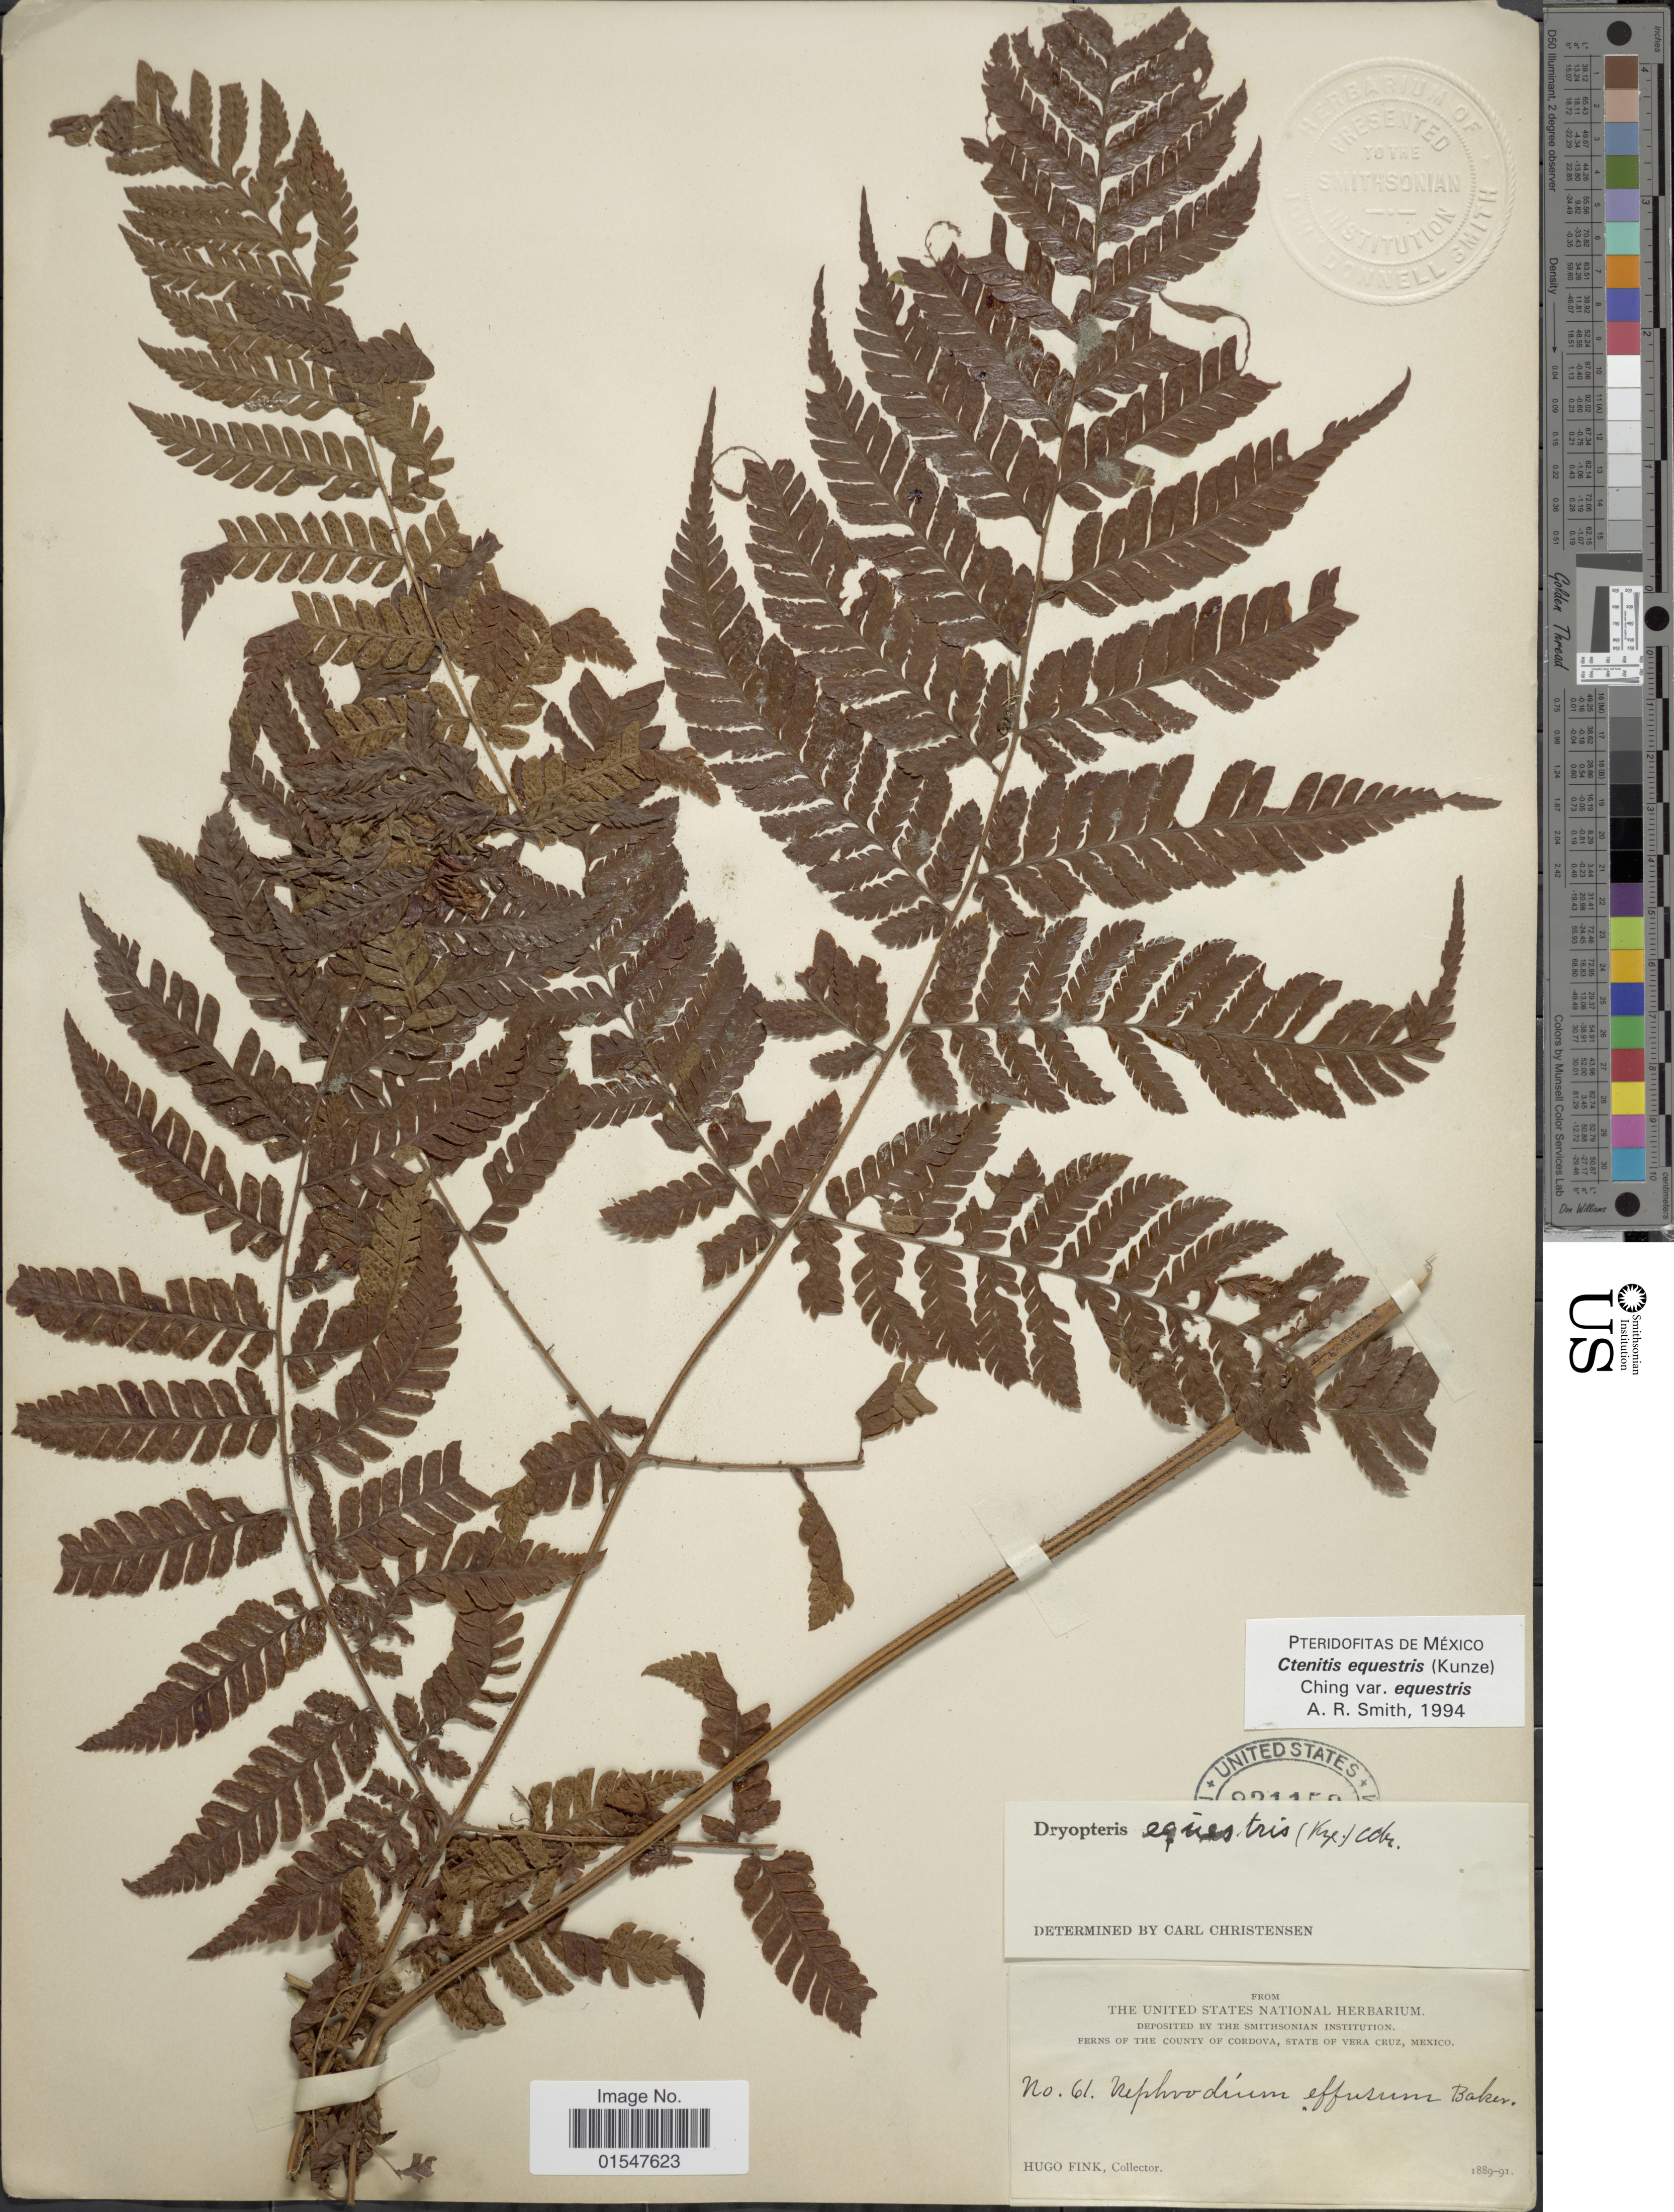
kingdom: Plantae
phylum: Tracheophyta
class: Polypodiopsida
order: Polypodiales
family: Dryopteridaceae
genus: Ctenitis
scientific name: Ctenitis equestris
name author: (Kunze) Ching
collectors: H. Fink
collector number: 61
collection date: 1889/1891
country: Mexico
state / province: Veracruz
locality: County of Cordova, State of Vera Cruz, Mexico.